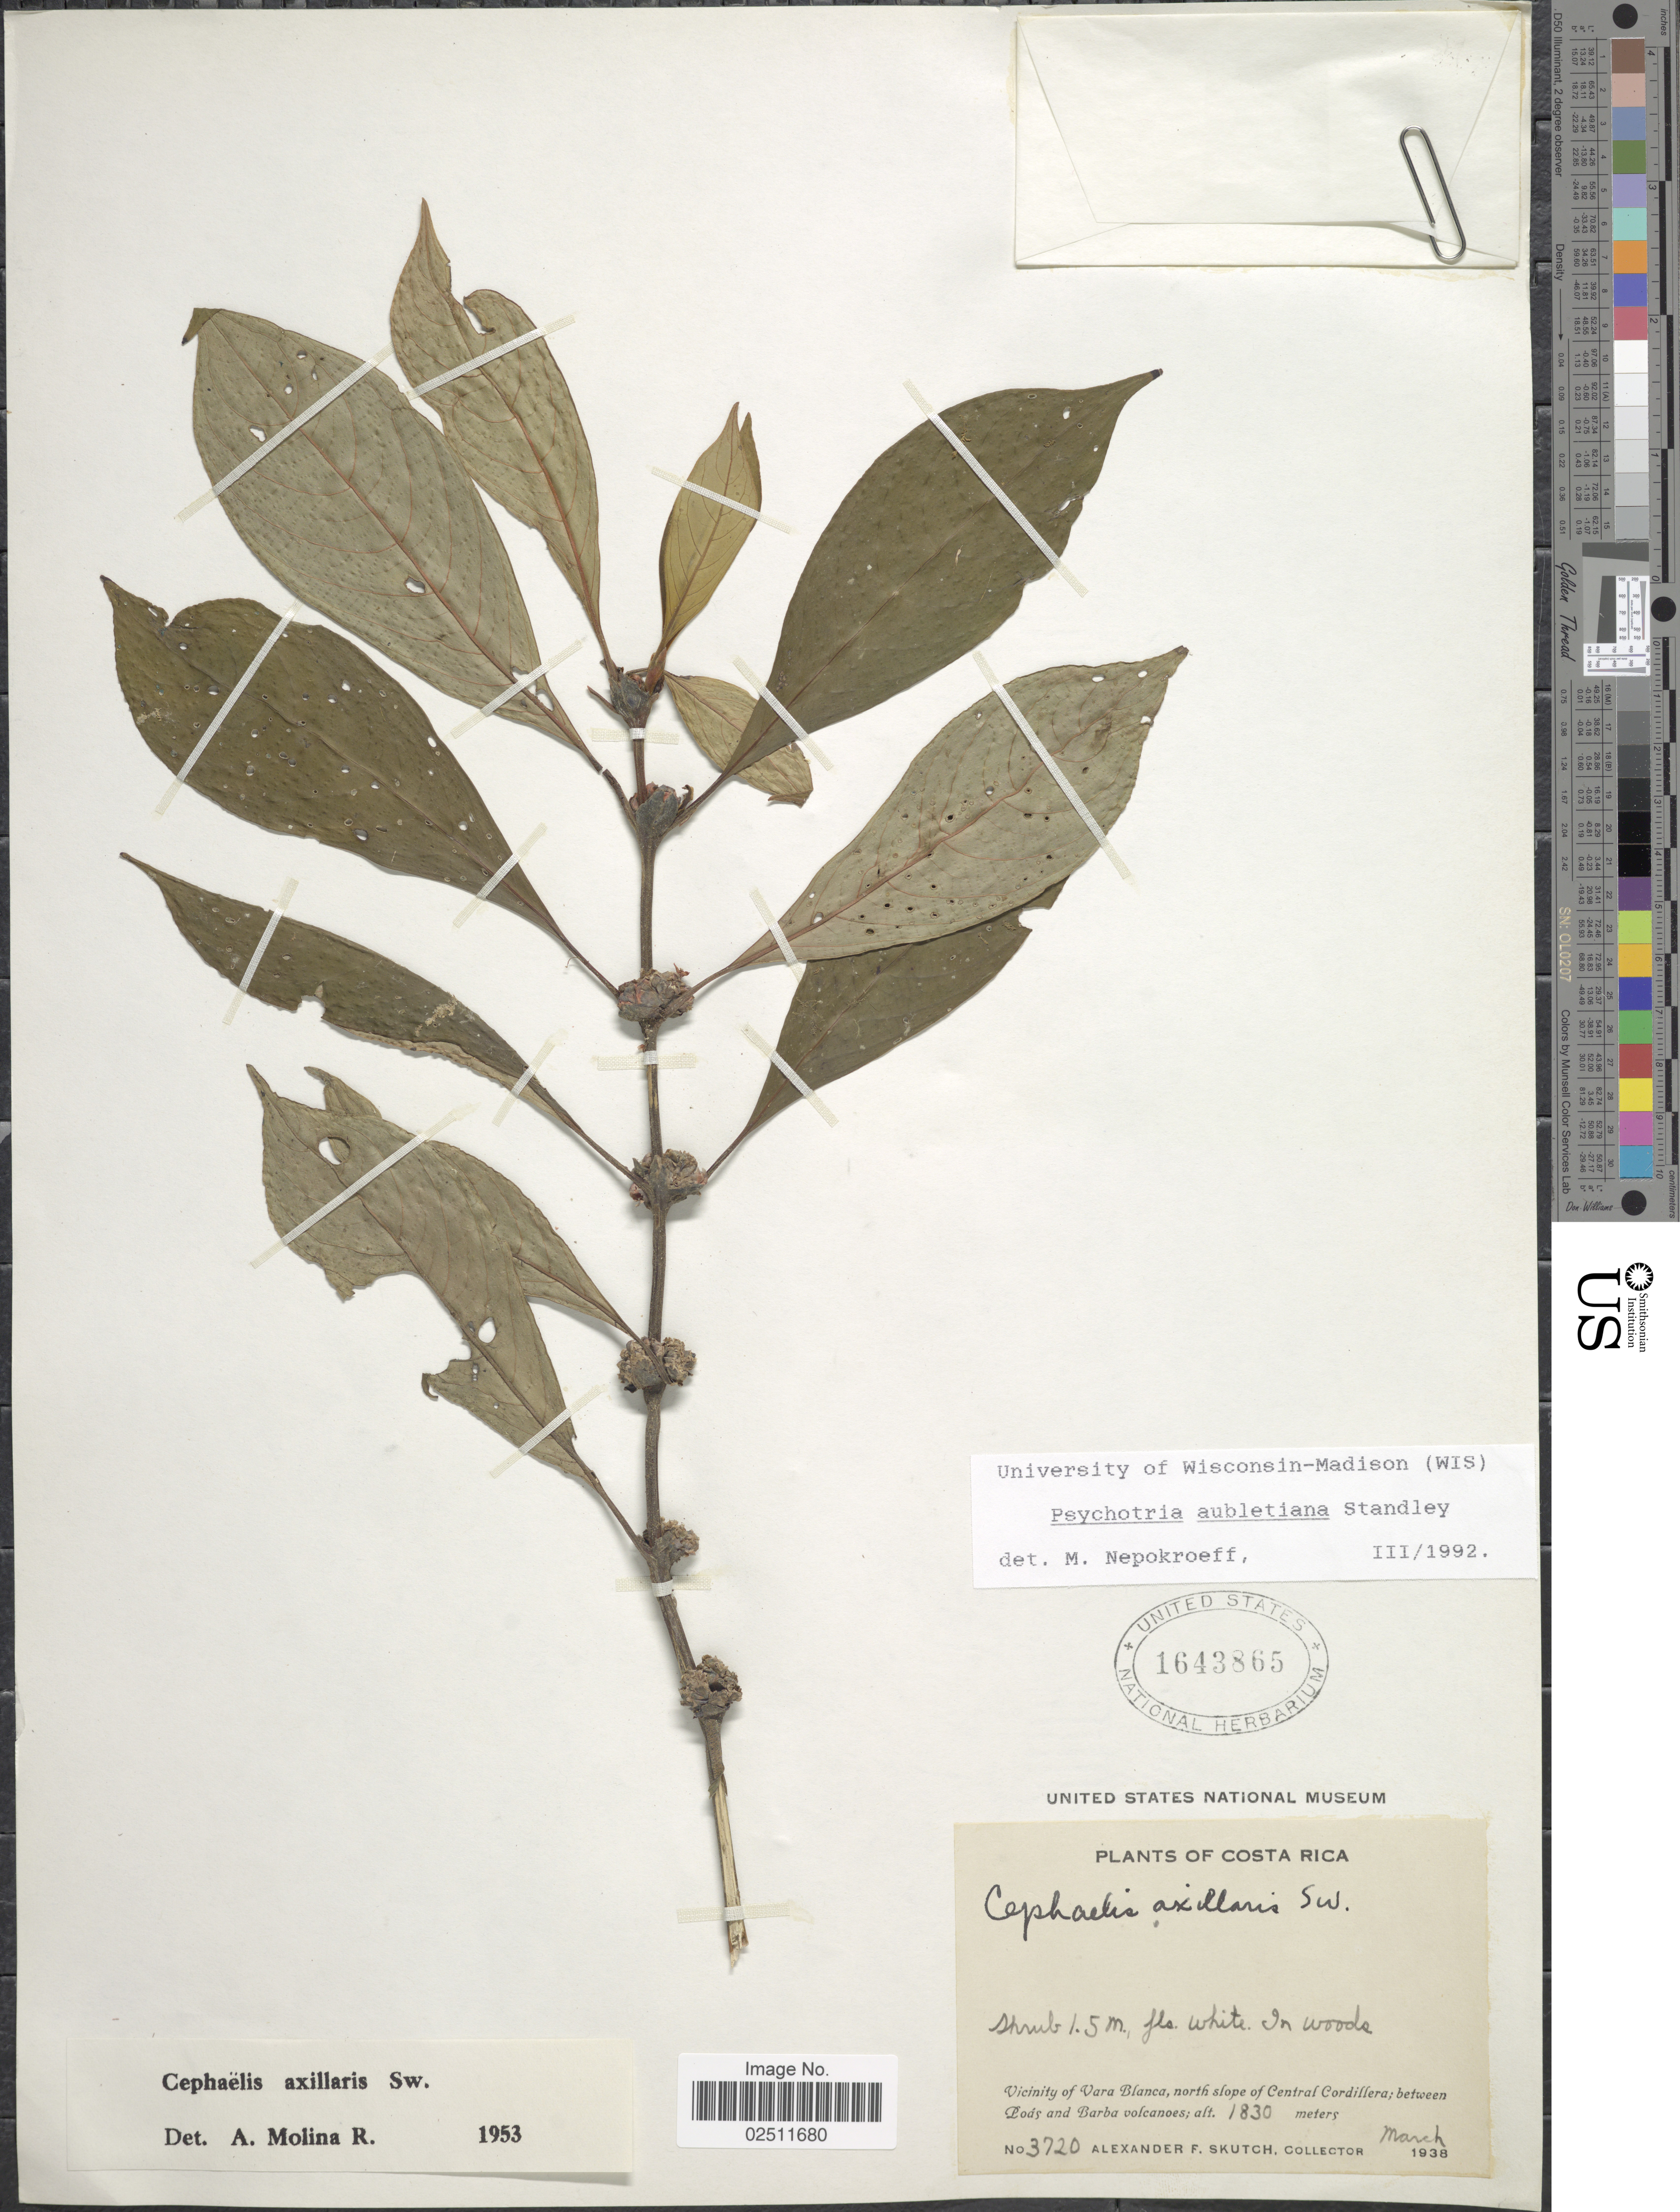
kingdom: Plantae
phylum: Tracheophyta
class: Magnoliopsida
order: Gentianales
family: Rubiaceae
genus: Psychotria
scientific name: Psychotria aubletiana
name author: Steyerm.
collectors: A. F. Skutch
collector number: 3720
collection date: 1938-03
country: Costa Rica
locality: Vicinity of Vara Blanca, north slope of Central Cordillera; between Poás and Barba volcanoes.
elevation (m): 1830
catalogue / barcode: US 1643865